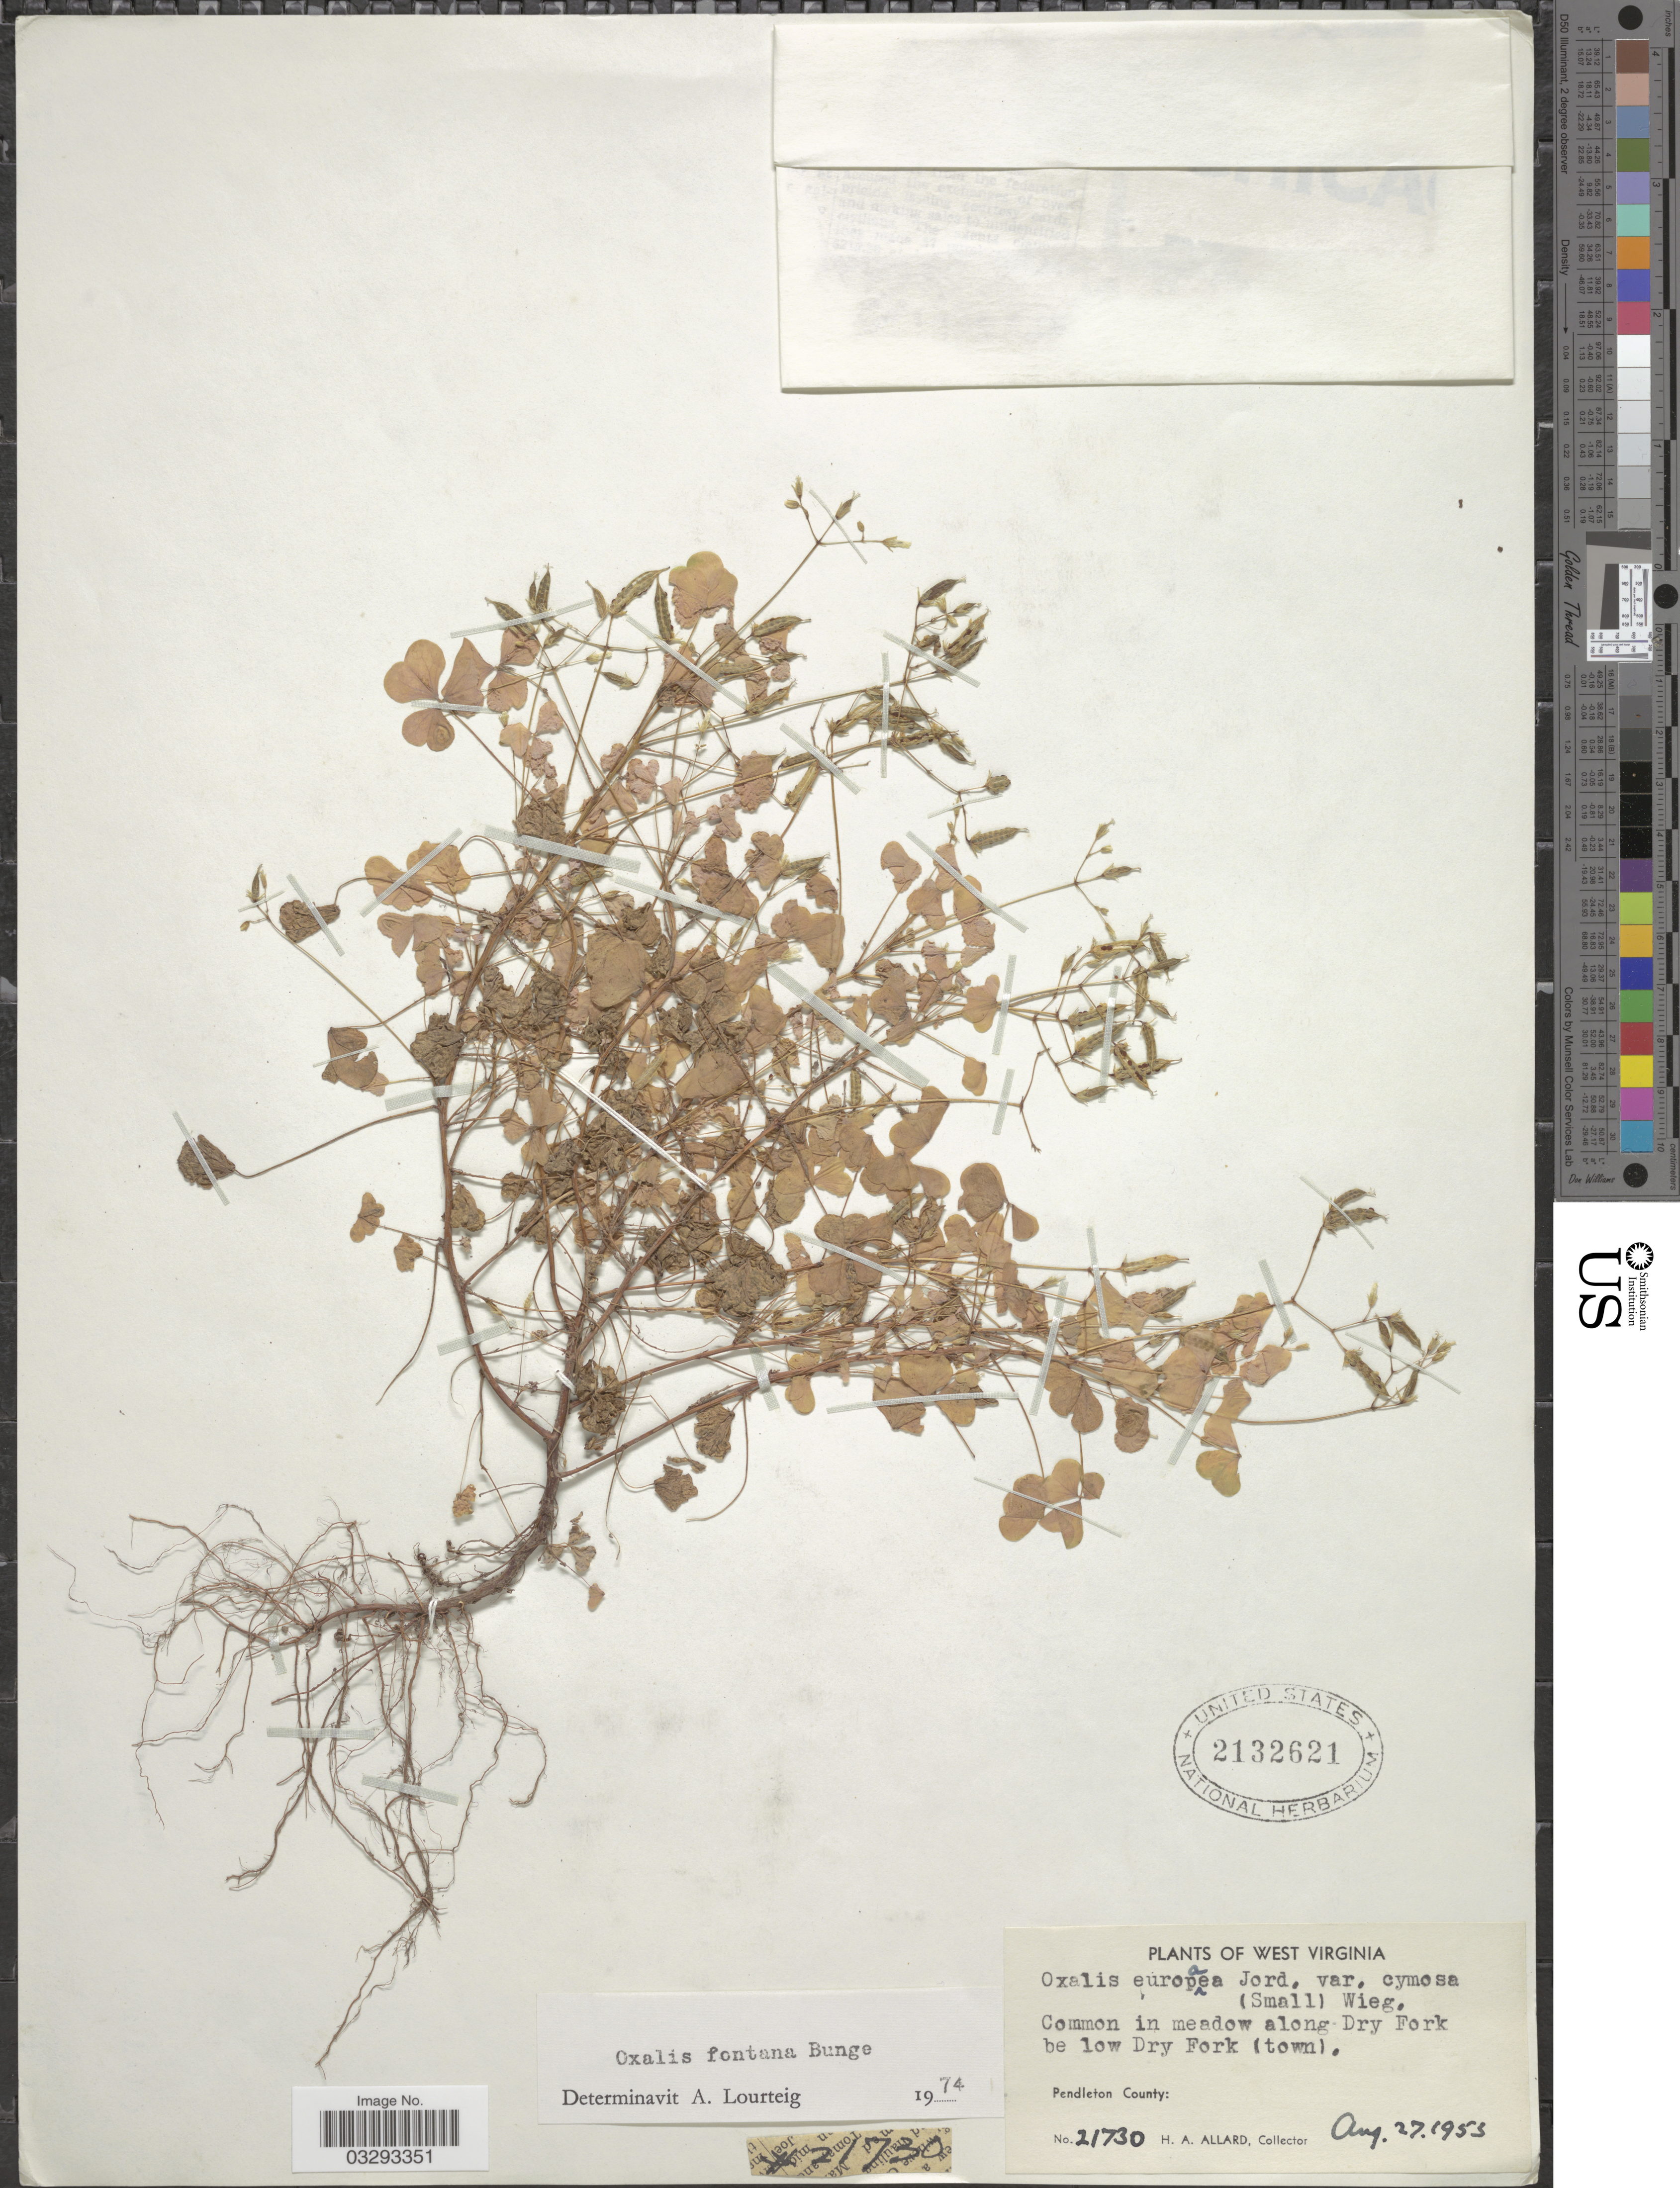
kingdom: Plantae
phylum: Tracheophyta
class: Magnoliopsida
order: Oxalidales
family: Oxalidaceae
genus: Oxalis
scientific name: Oxalis fontana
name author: Bunge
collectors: H. A. Allard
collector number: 21730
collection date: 1953-08-27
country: United States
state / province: West Virginia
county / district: Pendleton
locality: Common in meadow along Dry Fork be low Dry Fork (town), Pendleton County.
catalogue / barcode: US 2132621